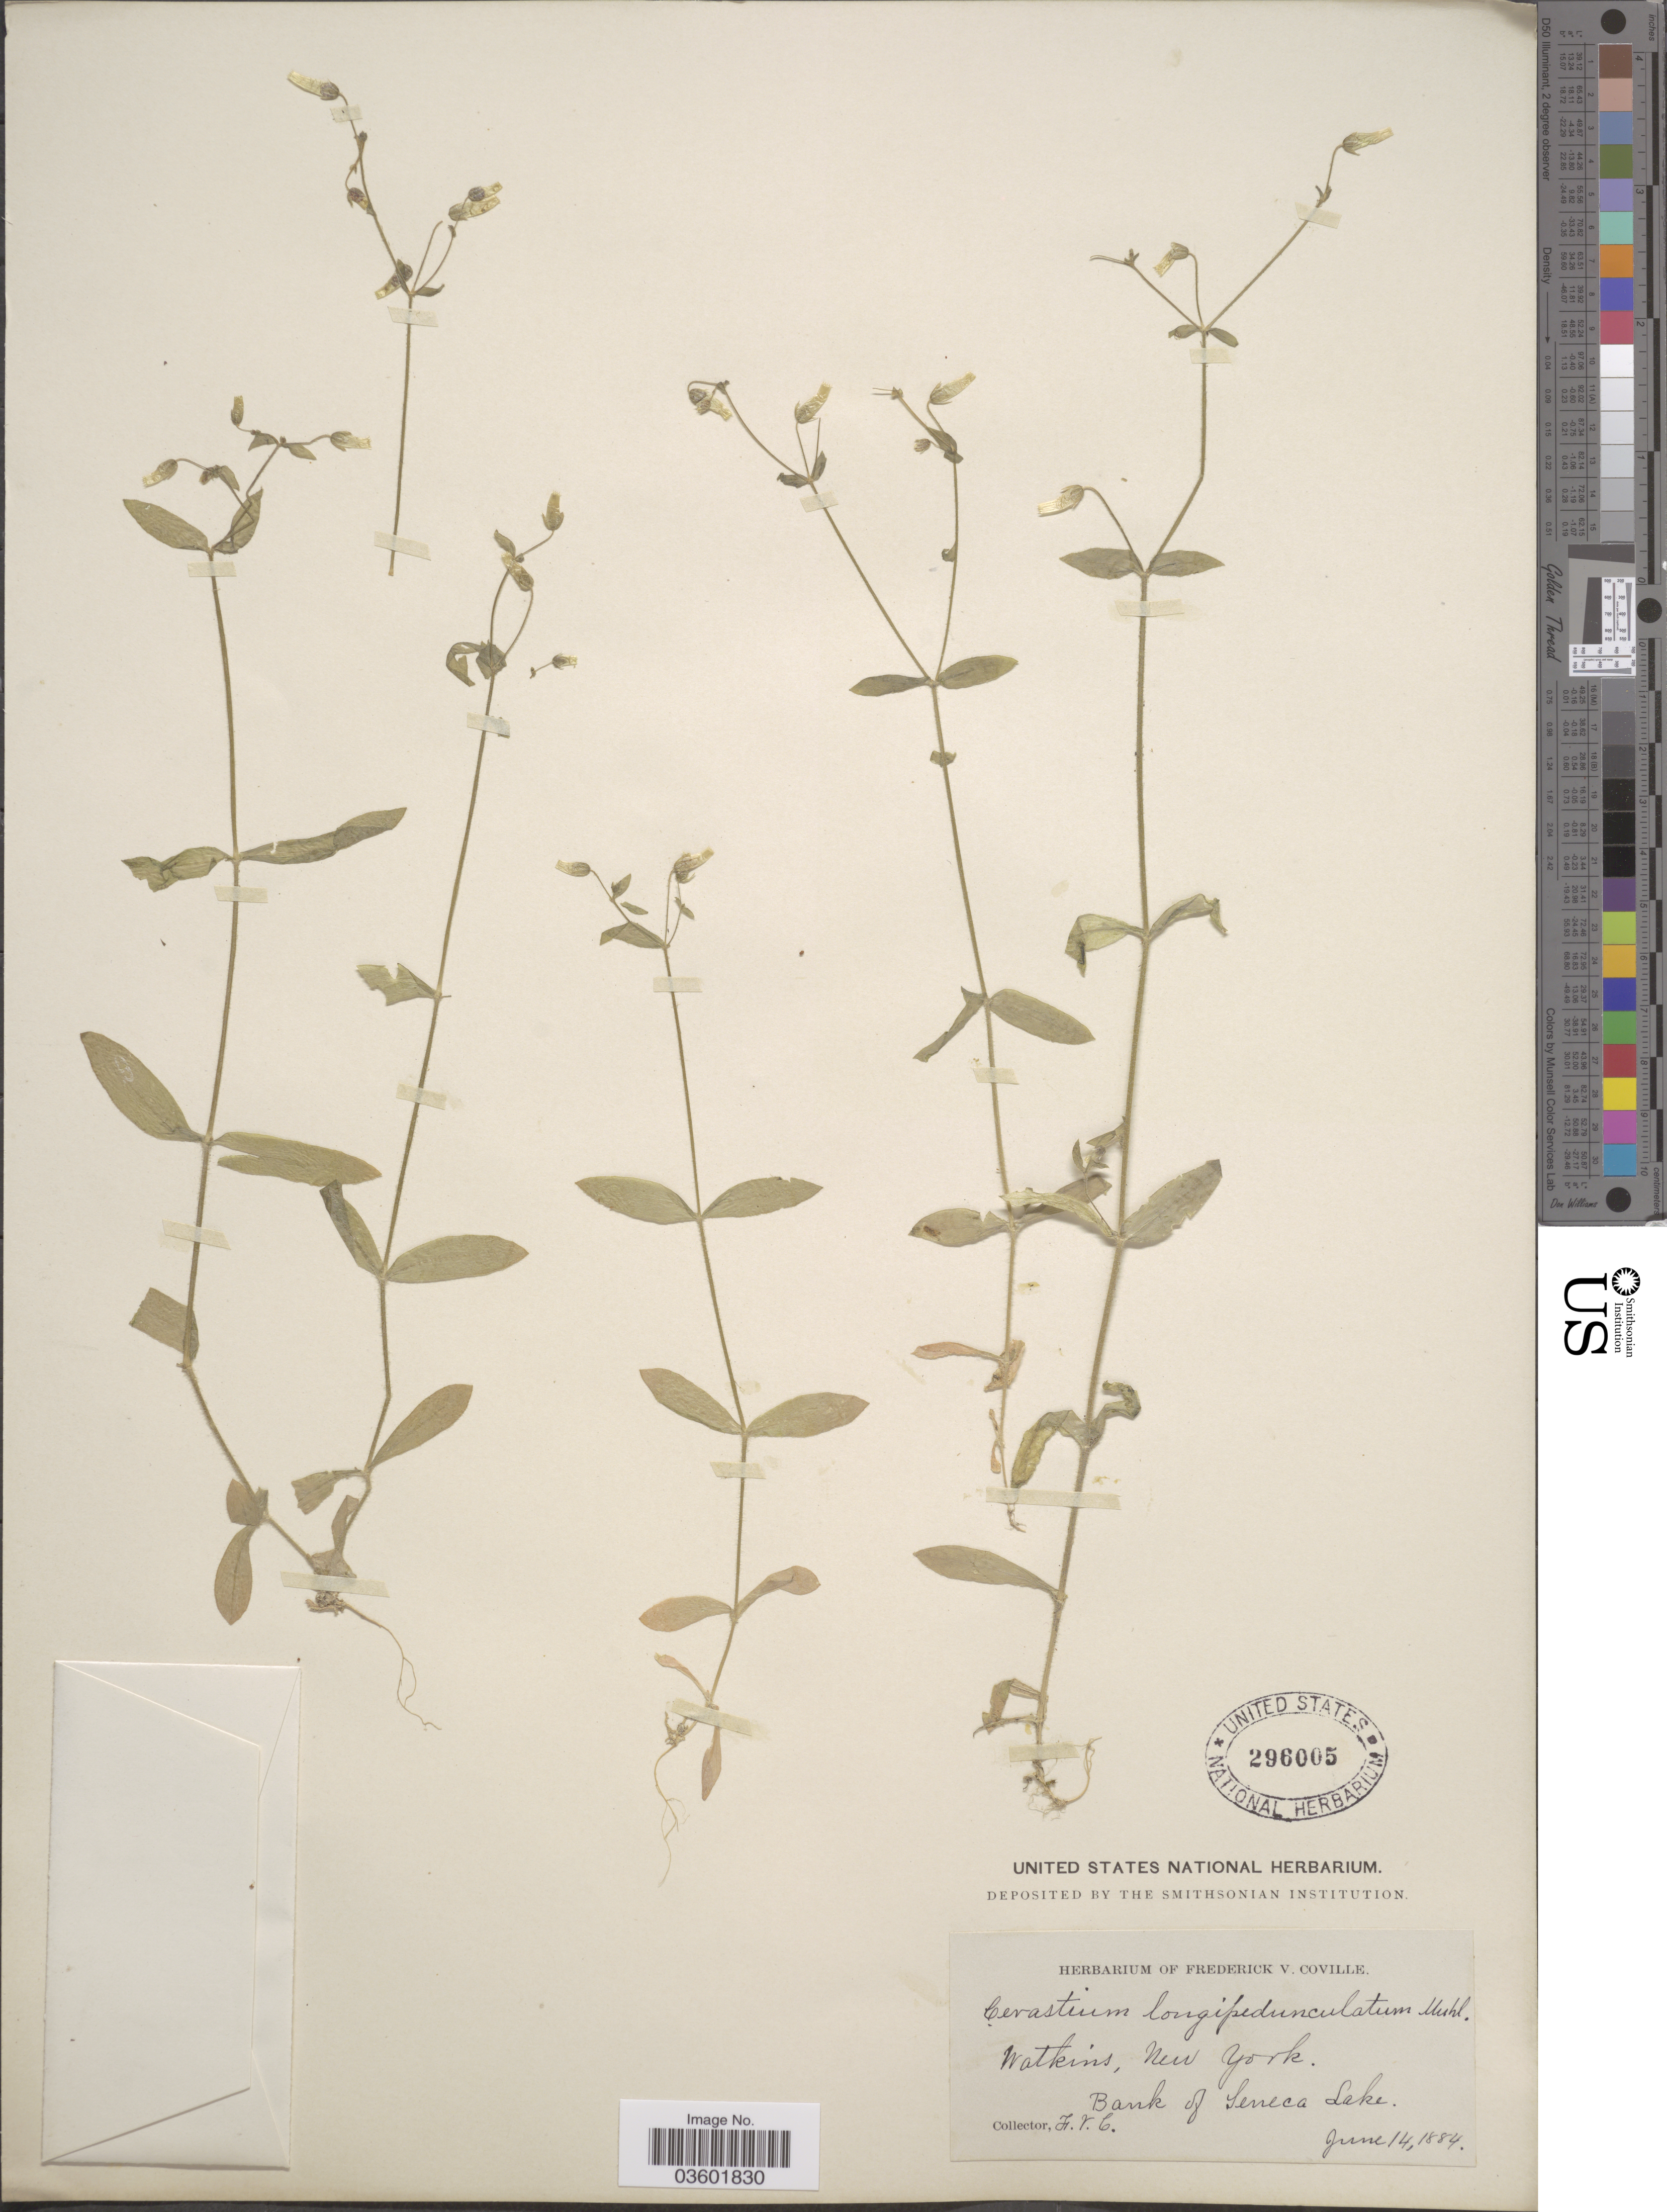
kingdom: Plantae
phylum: Tracheophyta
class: Magnoliopsida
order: Caryophyllales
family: Caryophyllaceae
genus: Cerastium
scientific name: Cerastium longipedunculatum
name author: Muhl.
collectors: F. V. Coville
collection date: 1884-06-14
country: United States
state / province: New York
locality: Watkins. Bank of Seneca Lake.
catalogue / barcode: US 296005